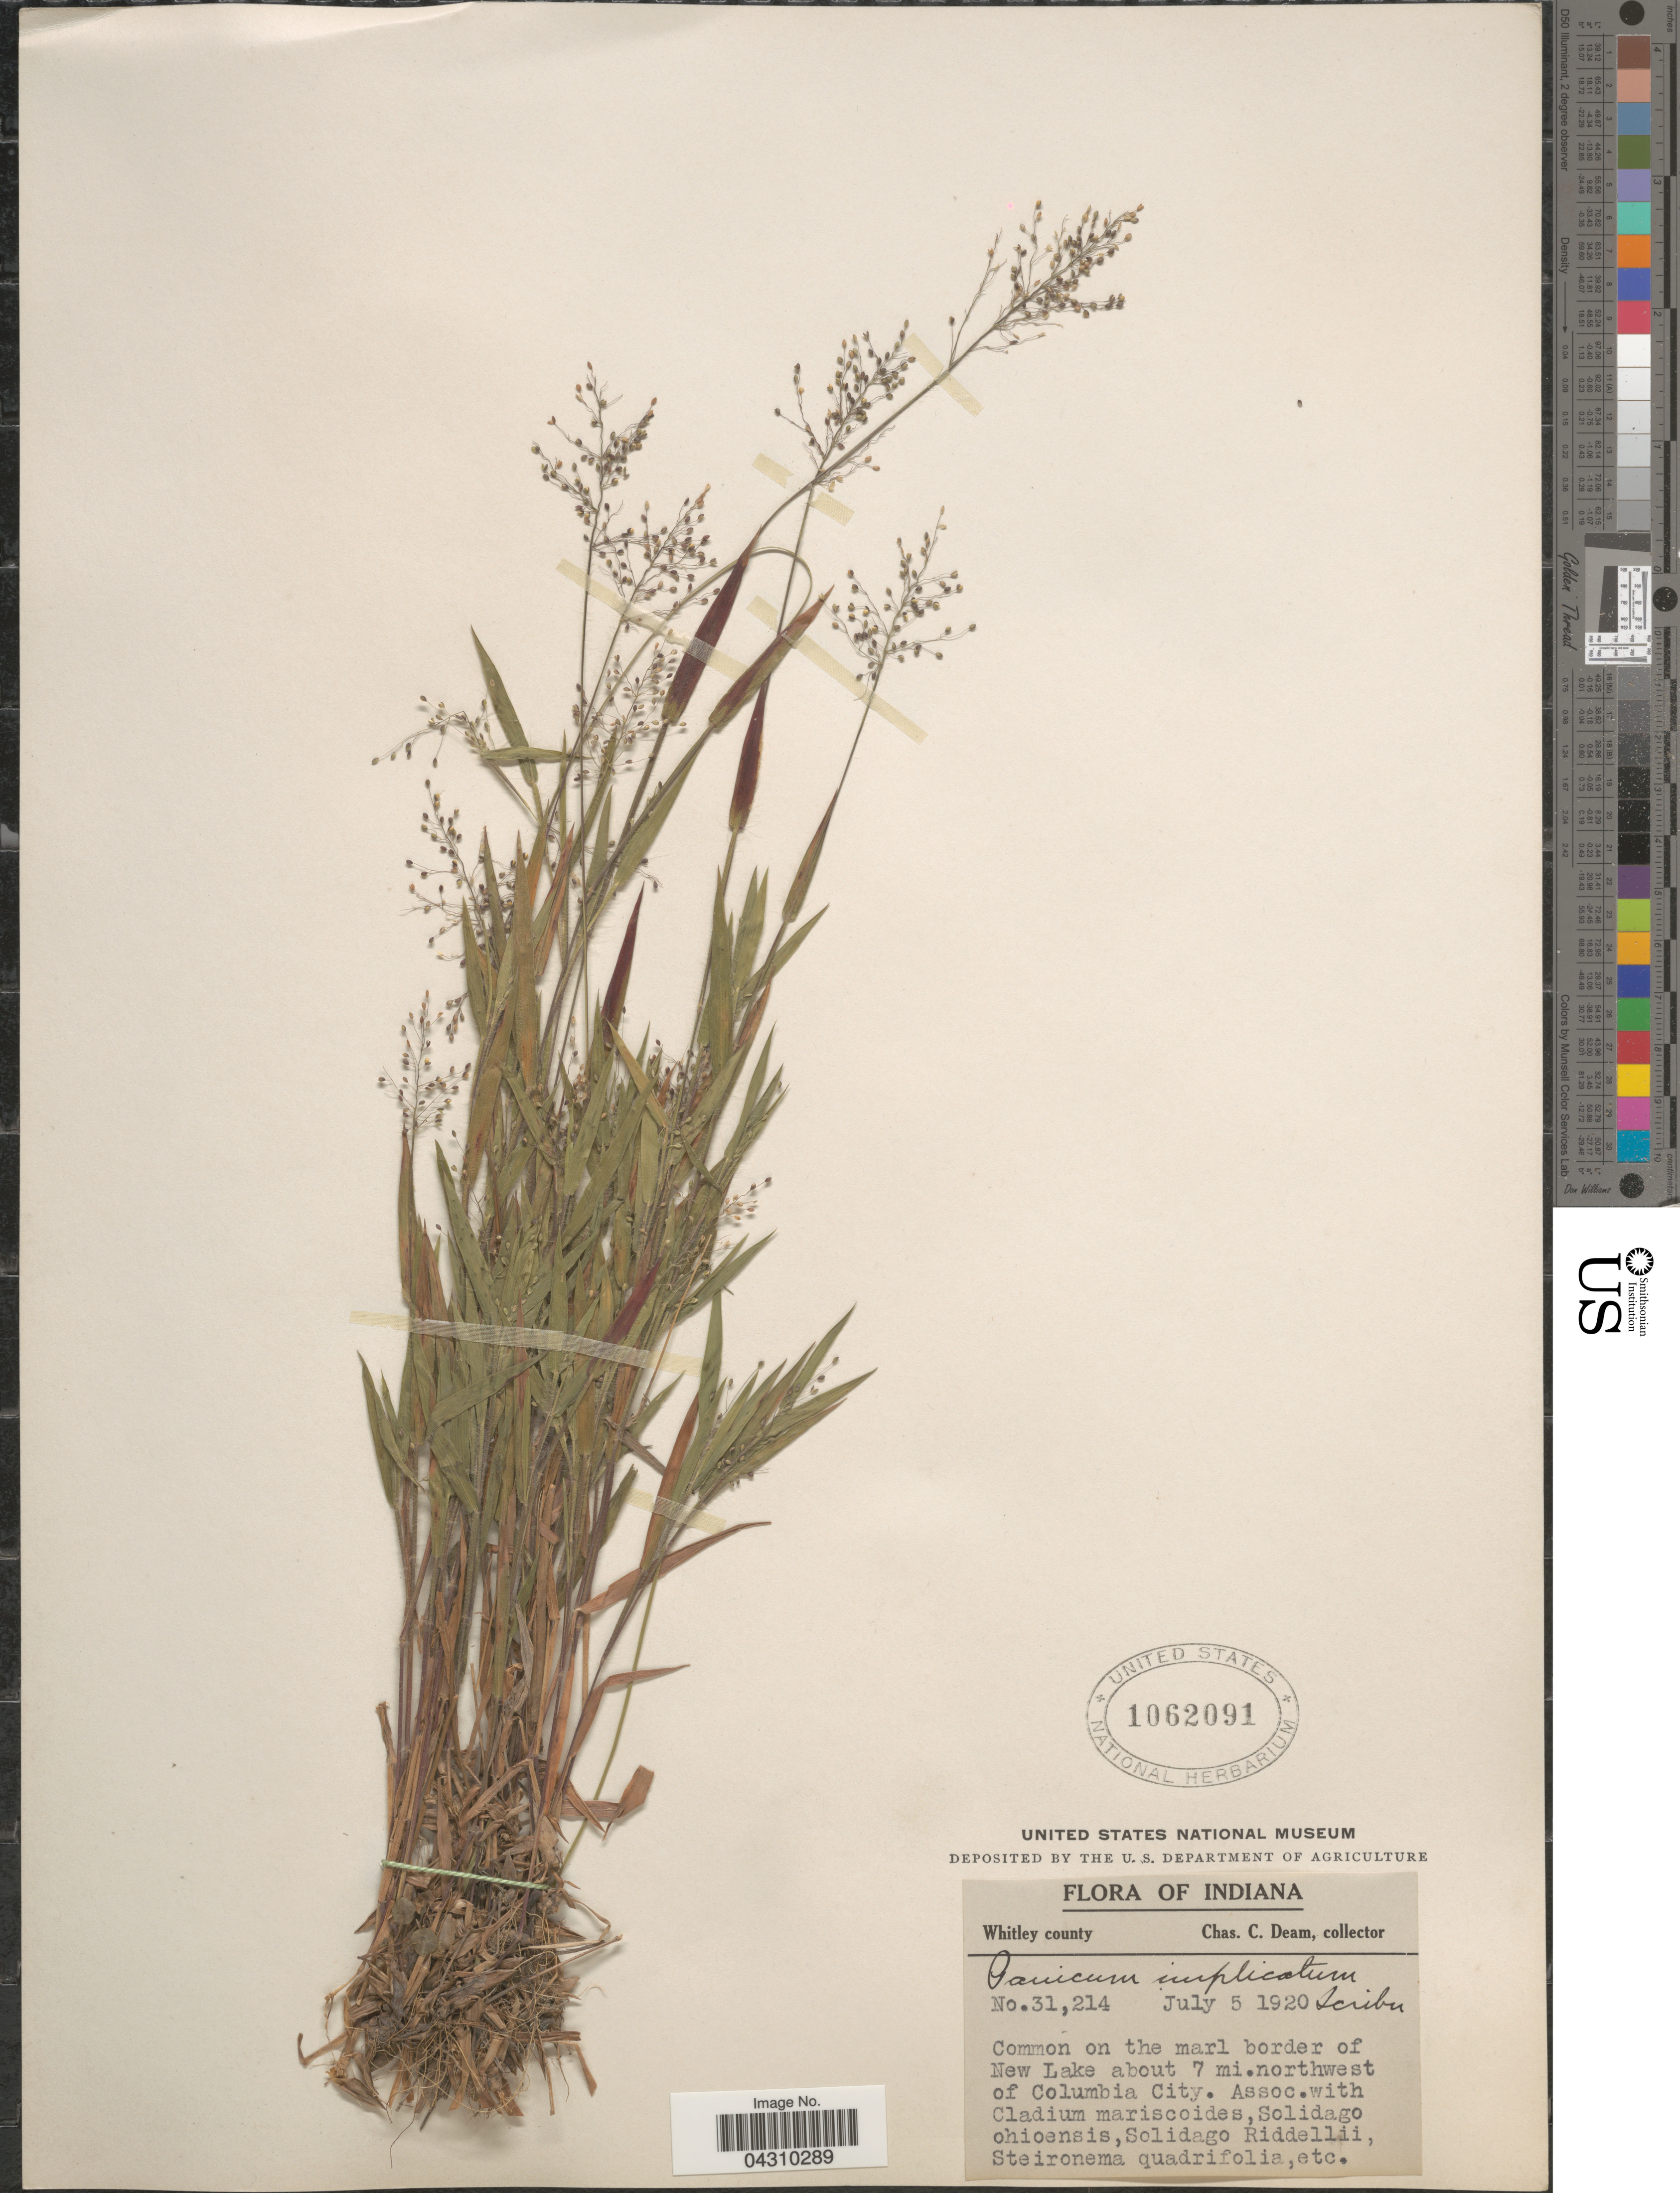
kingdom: Plantae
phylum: Tracheophyta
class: Liliopsida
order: Poales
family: Poaceae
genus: Dichanthelium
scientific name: Dichanthelium acuminatum var. acuminatum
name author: (Sw.) Gould & C.A. Clark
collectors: C. C. Deam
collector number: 31214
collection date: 1920-07-05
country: United States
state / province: Indiana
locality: Whitley county. Common on the marl border of New Lake about 7 mi. northwest of Columbia City.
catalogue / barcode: US 1062091